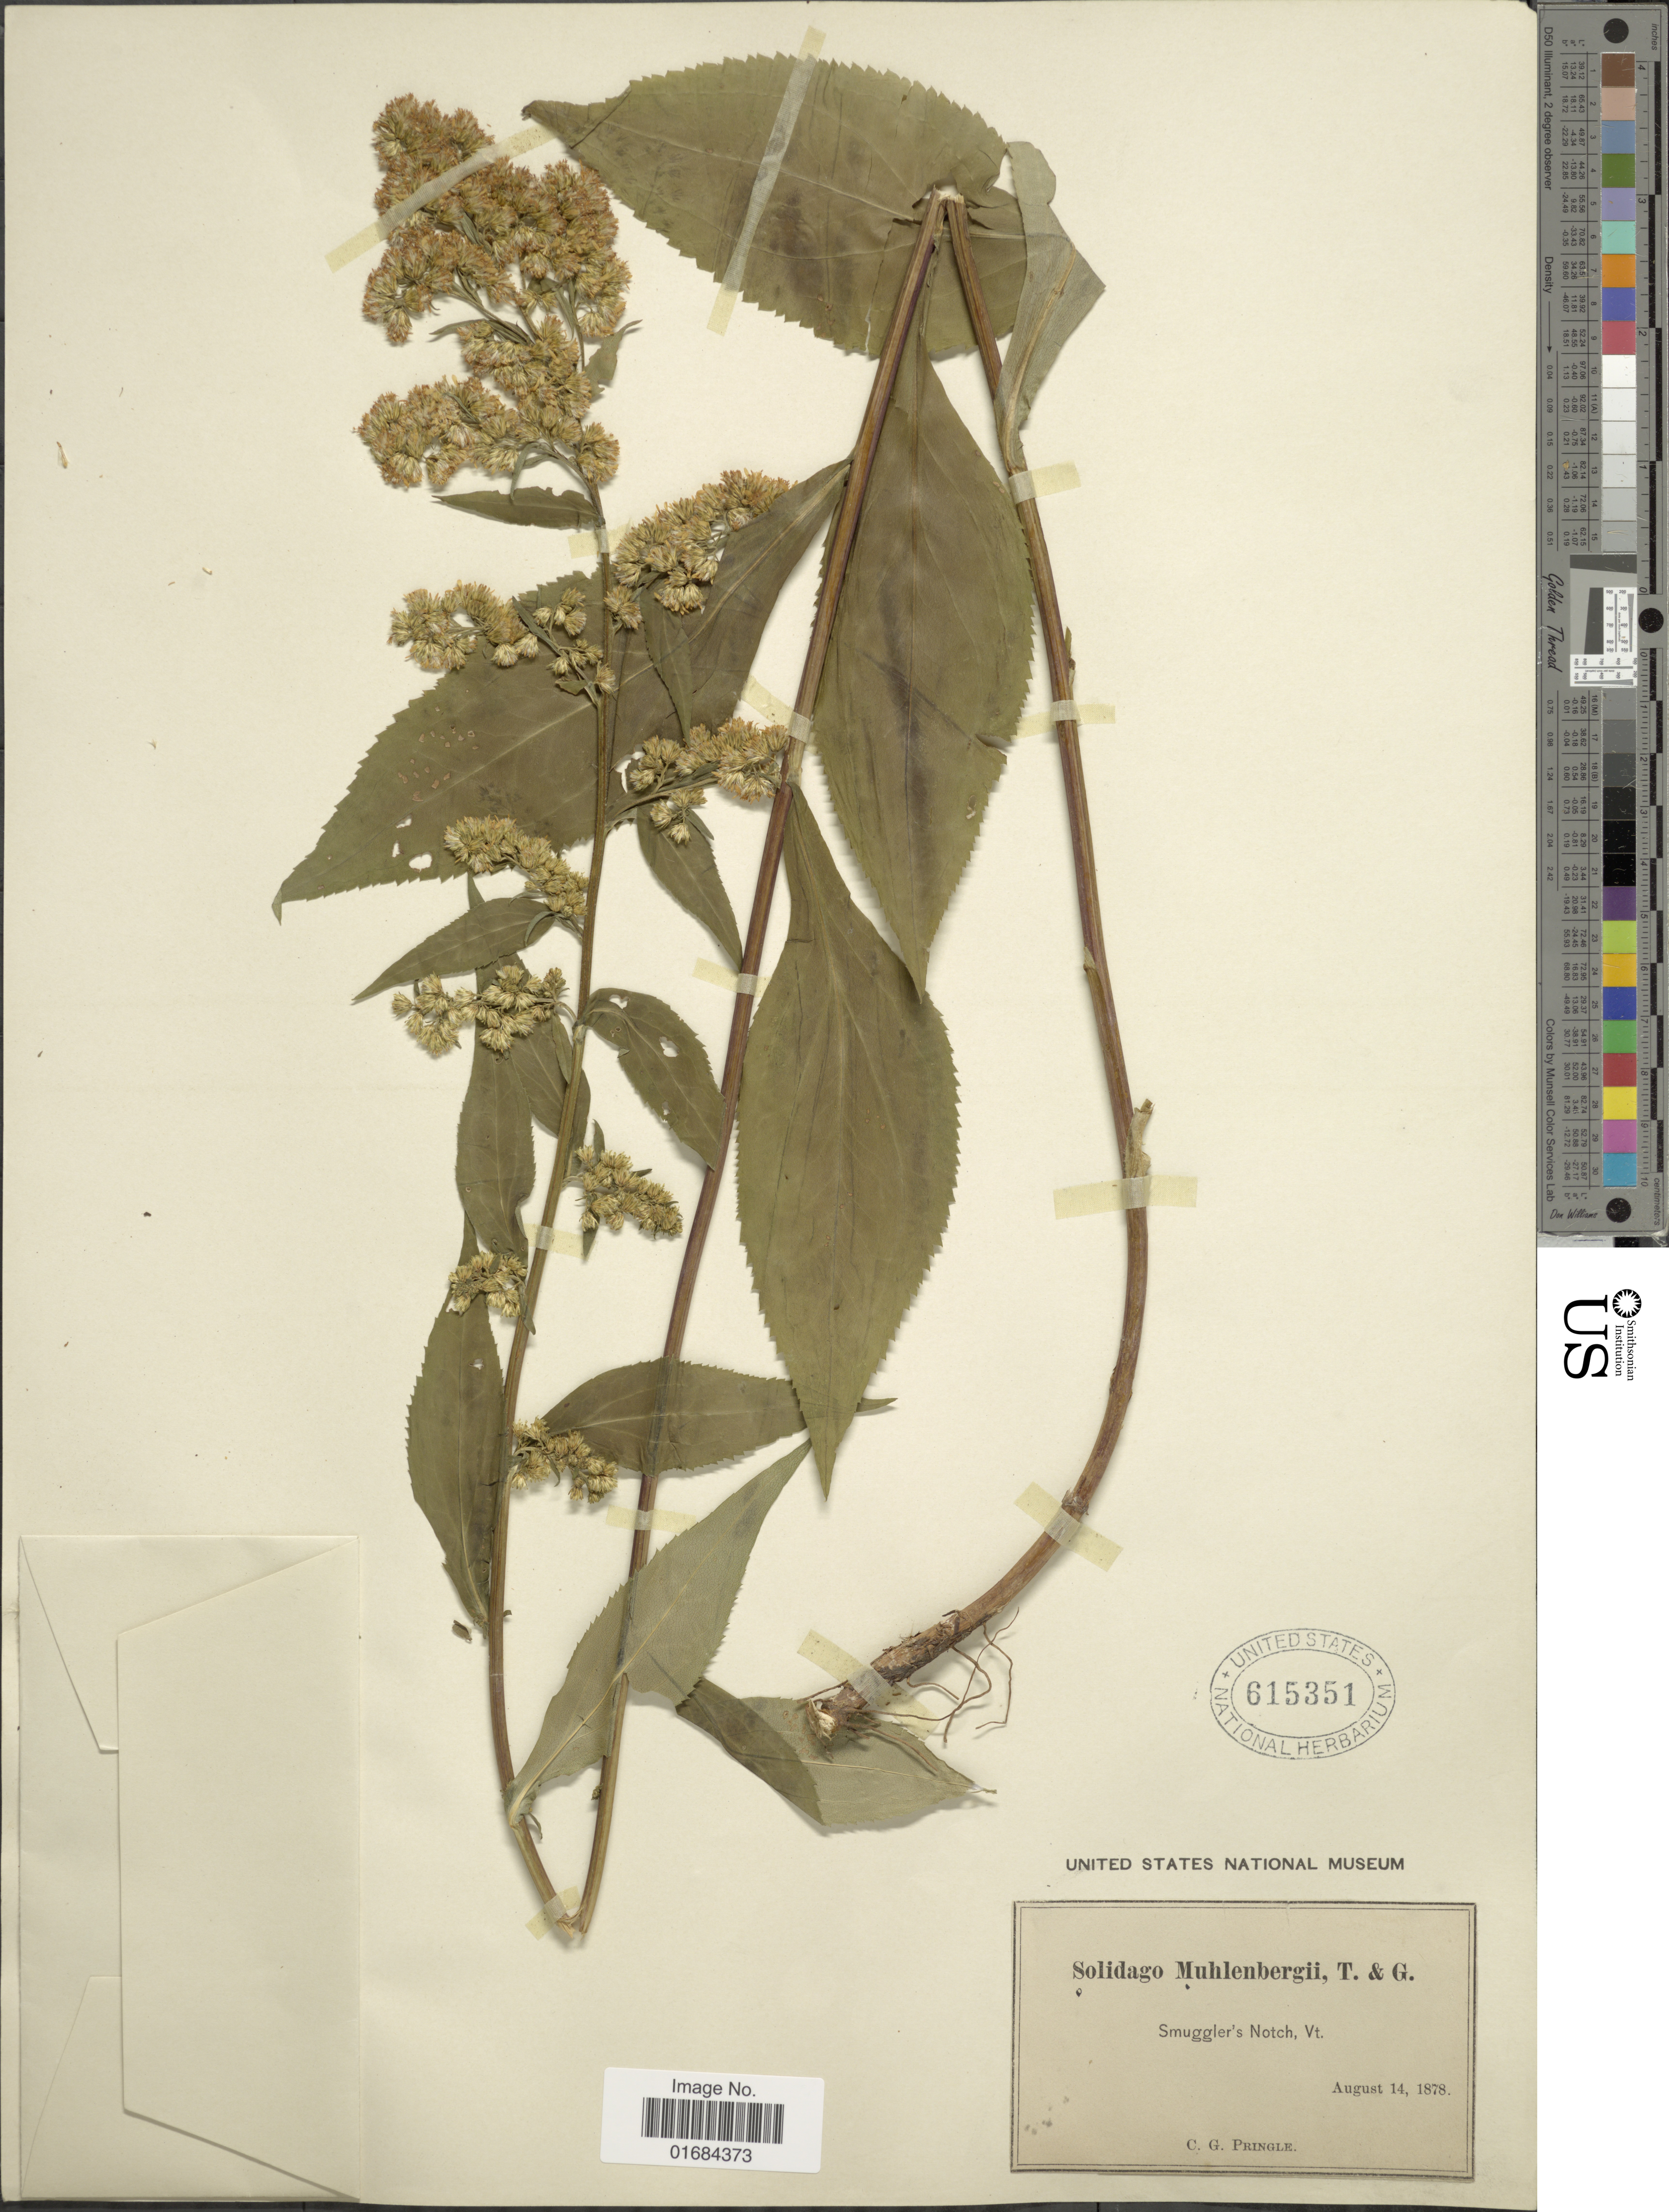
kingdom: Plantae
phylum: Tracheophyta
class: Magnoliopsida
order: Asterales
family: Asteraceae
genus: Solidago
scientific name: Solidago arguta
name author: Aiton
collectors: C. G. Pringle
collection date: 1878-08-14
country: United States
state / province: Vermont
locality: Smuggler's Notch.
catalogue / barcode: US 615351